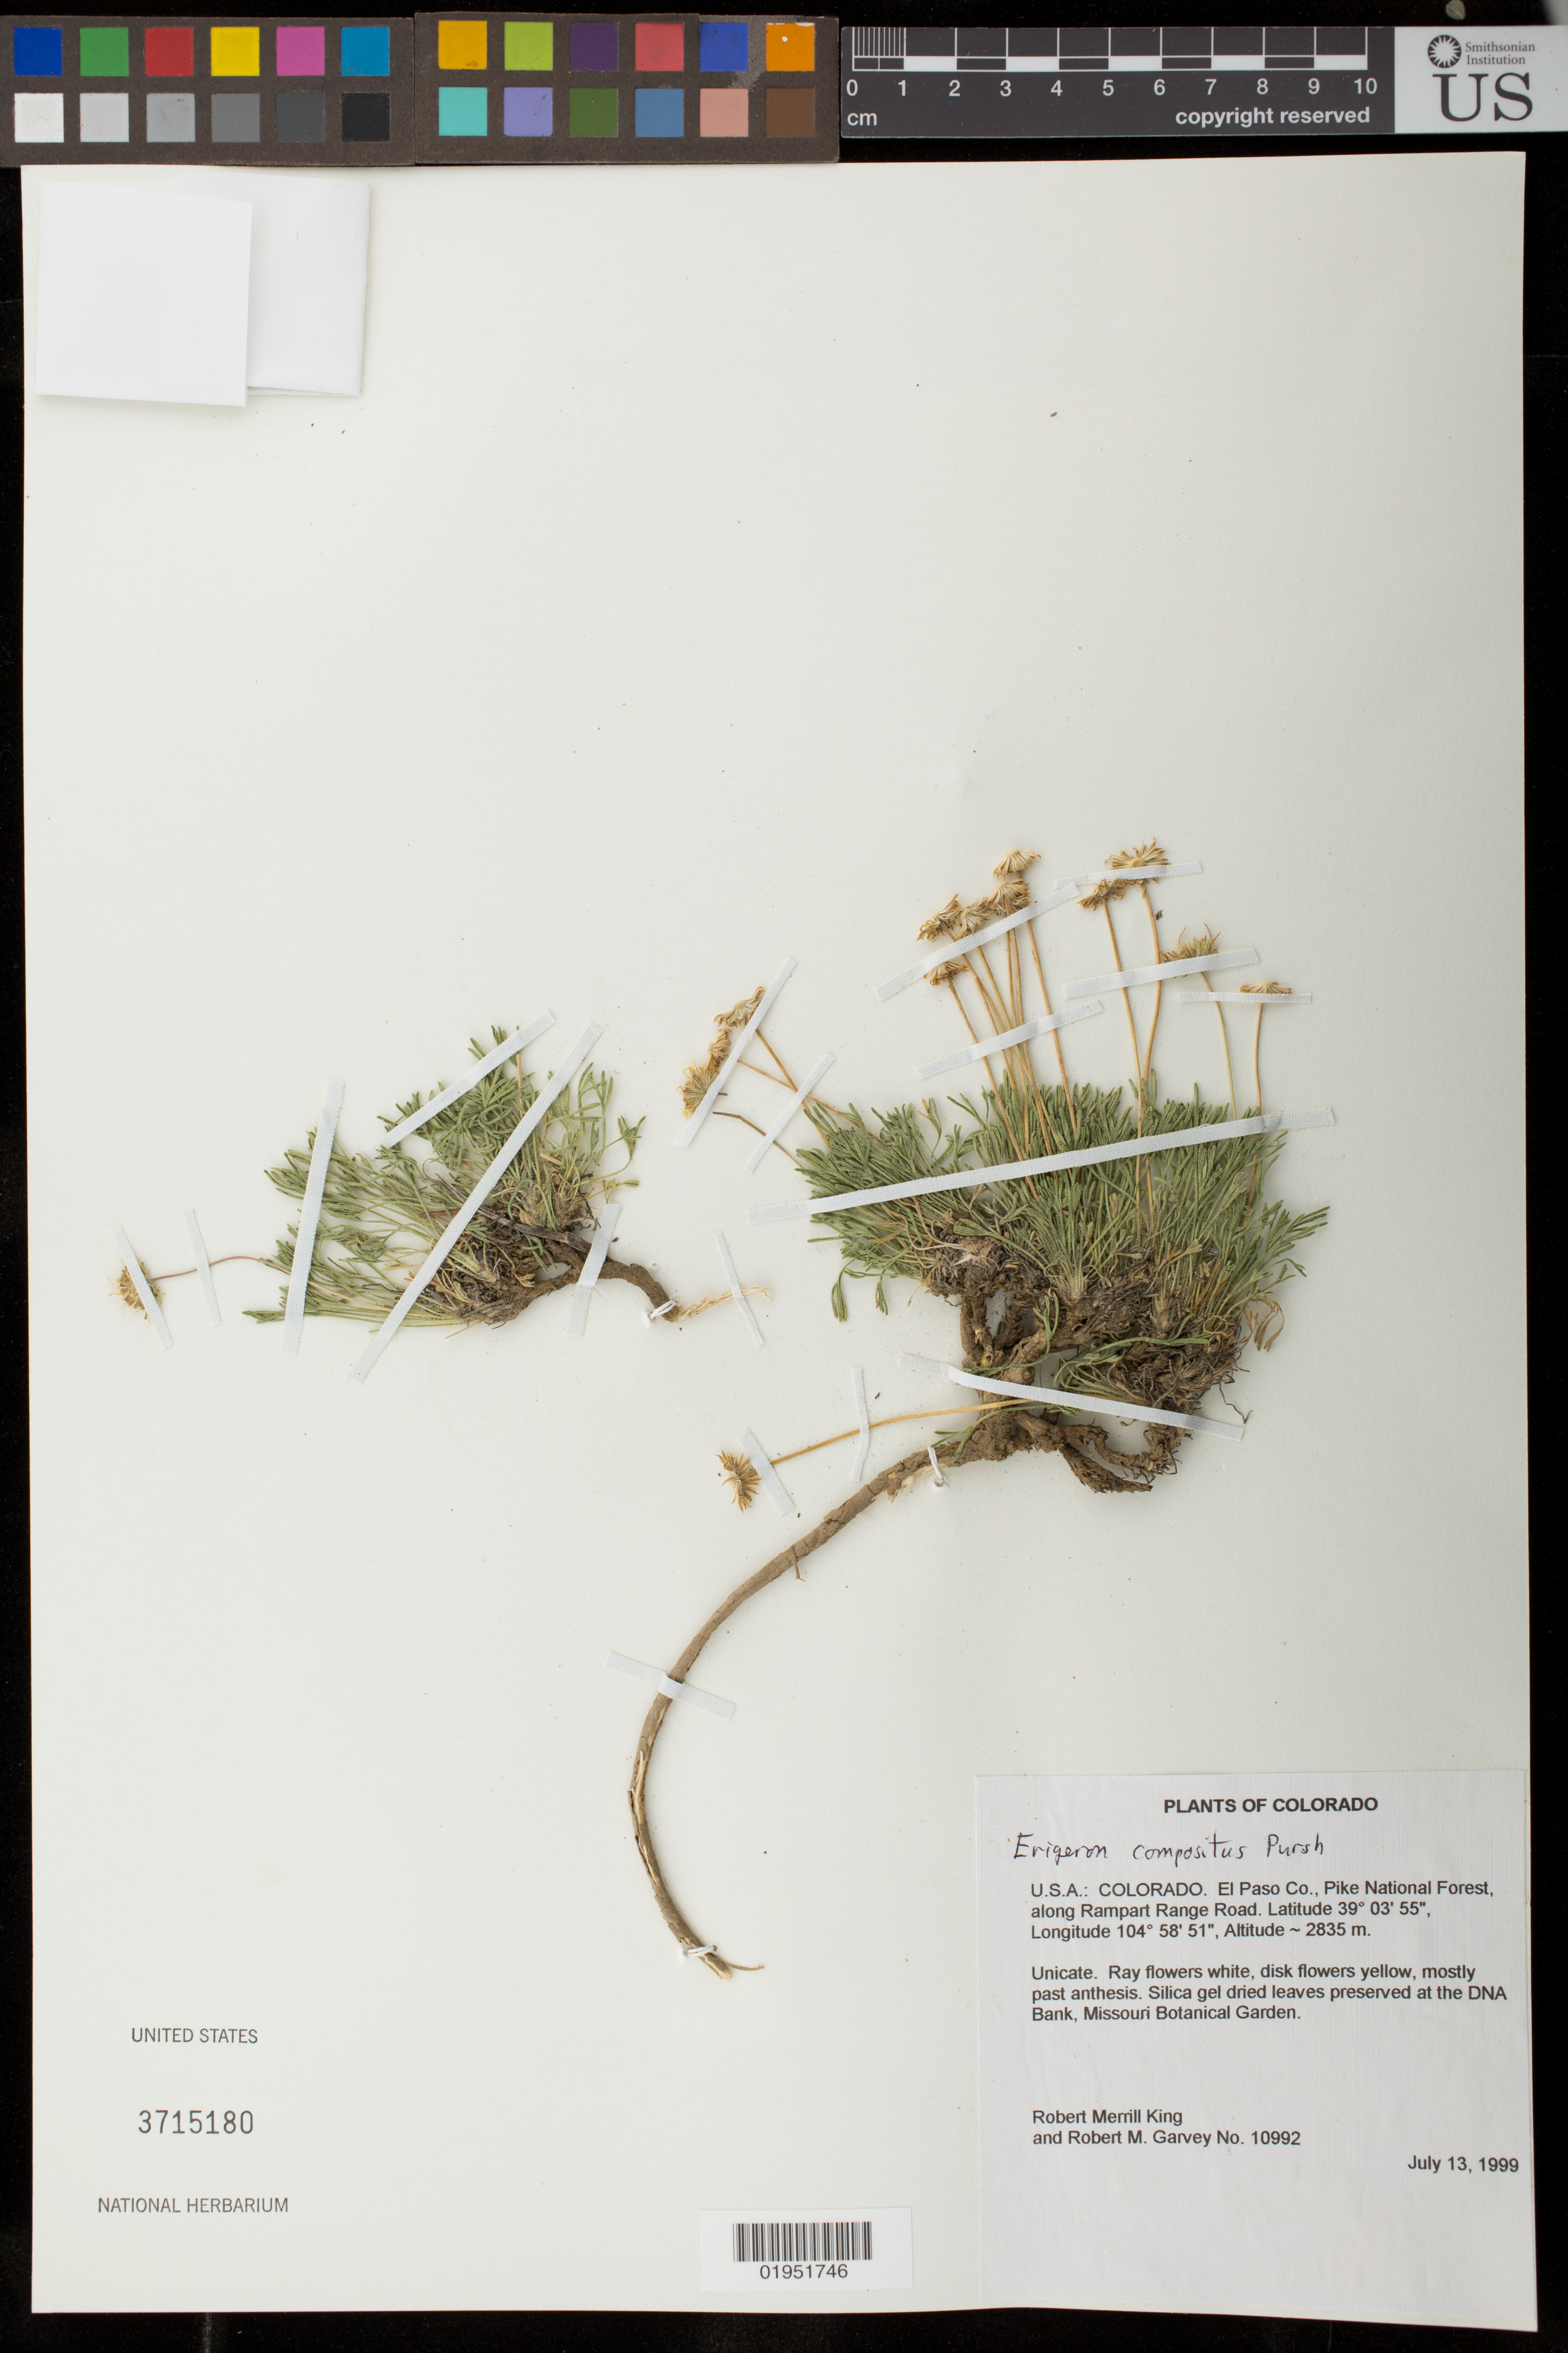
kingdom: Plantae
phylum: Tracheophyta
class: Magnoliopsida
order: Asterales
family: Asteraceae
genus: Erigeron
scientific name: Erigeron compositus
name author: Pursh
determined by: Robinson, Harold E., (US)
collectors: R. M. King & R. Garvey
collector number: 10992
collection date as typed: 13 Jul 1999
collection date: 1999-07-13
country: United States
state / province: Colorado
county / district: El Paso Co.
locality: Along Rampart Range Road, ca. 2 mi N of Woodland Park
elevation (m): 2679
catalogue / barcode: US 3715180